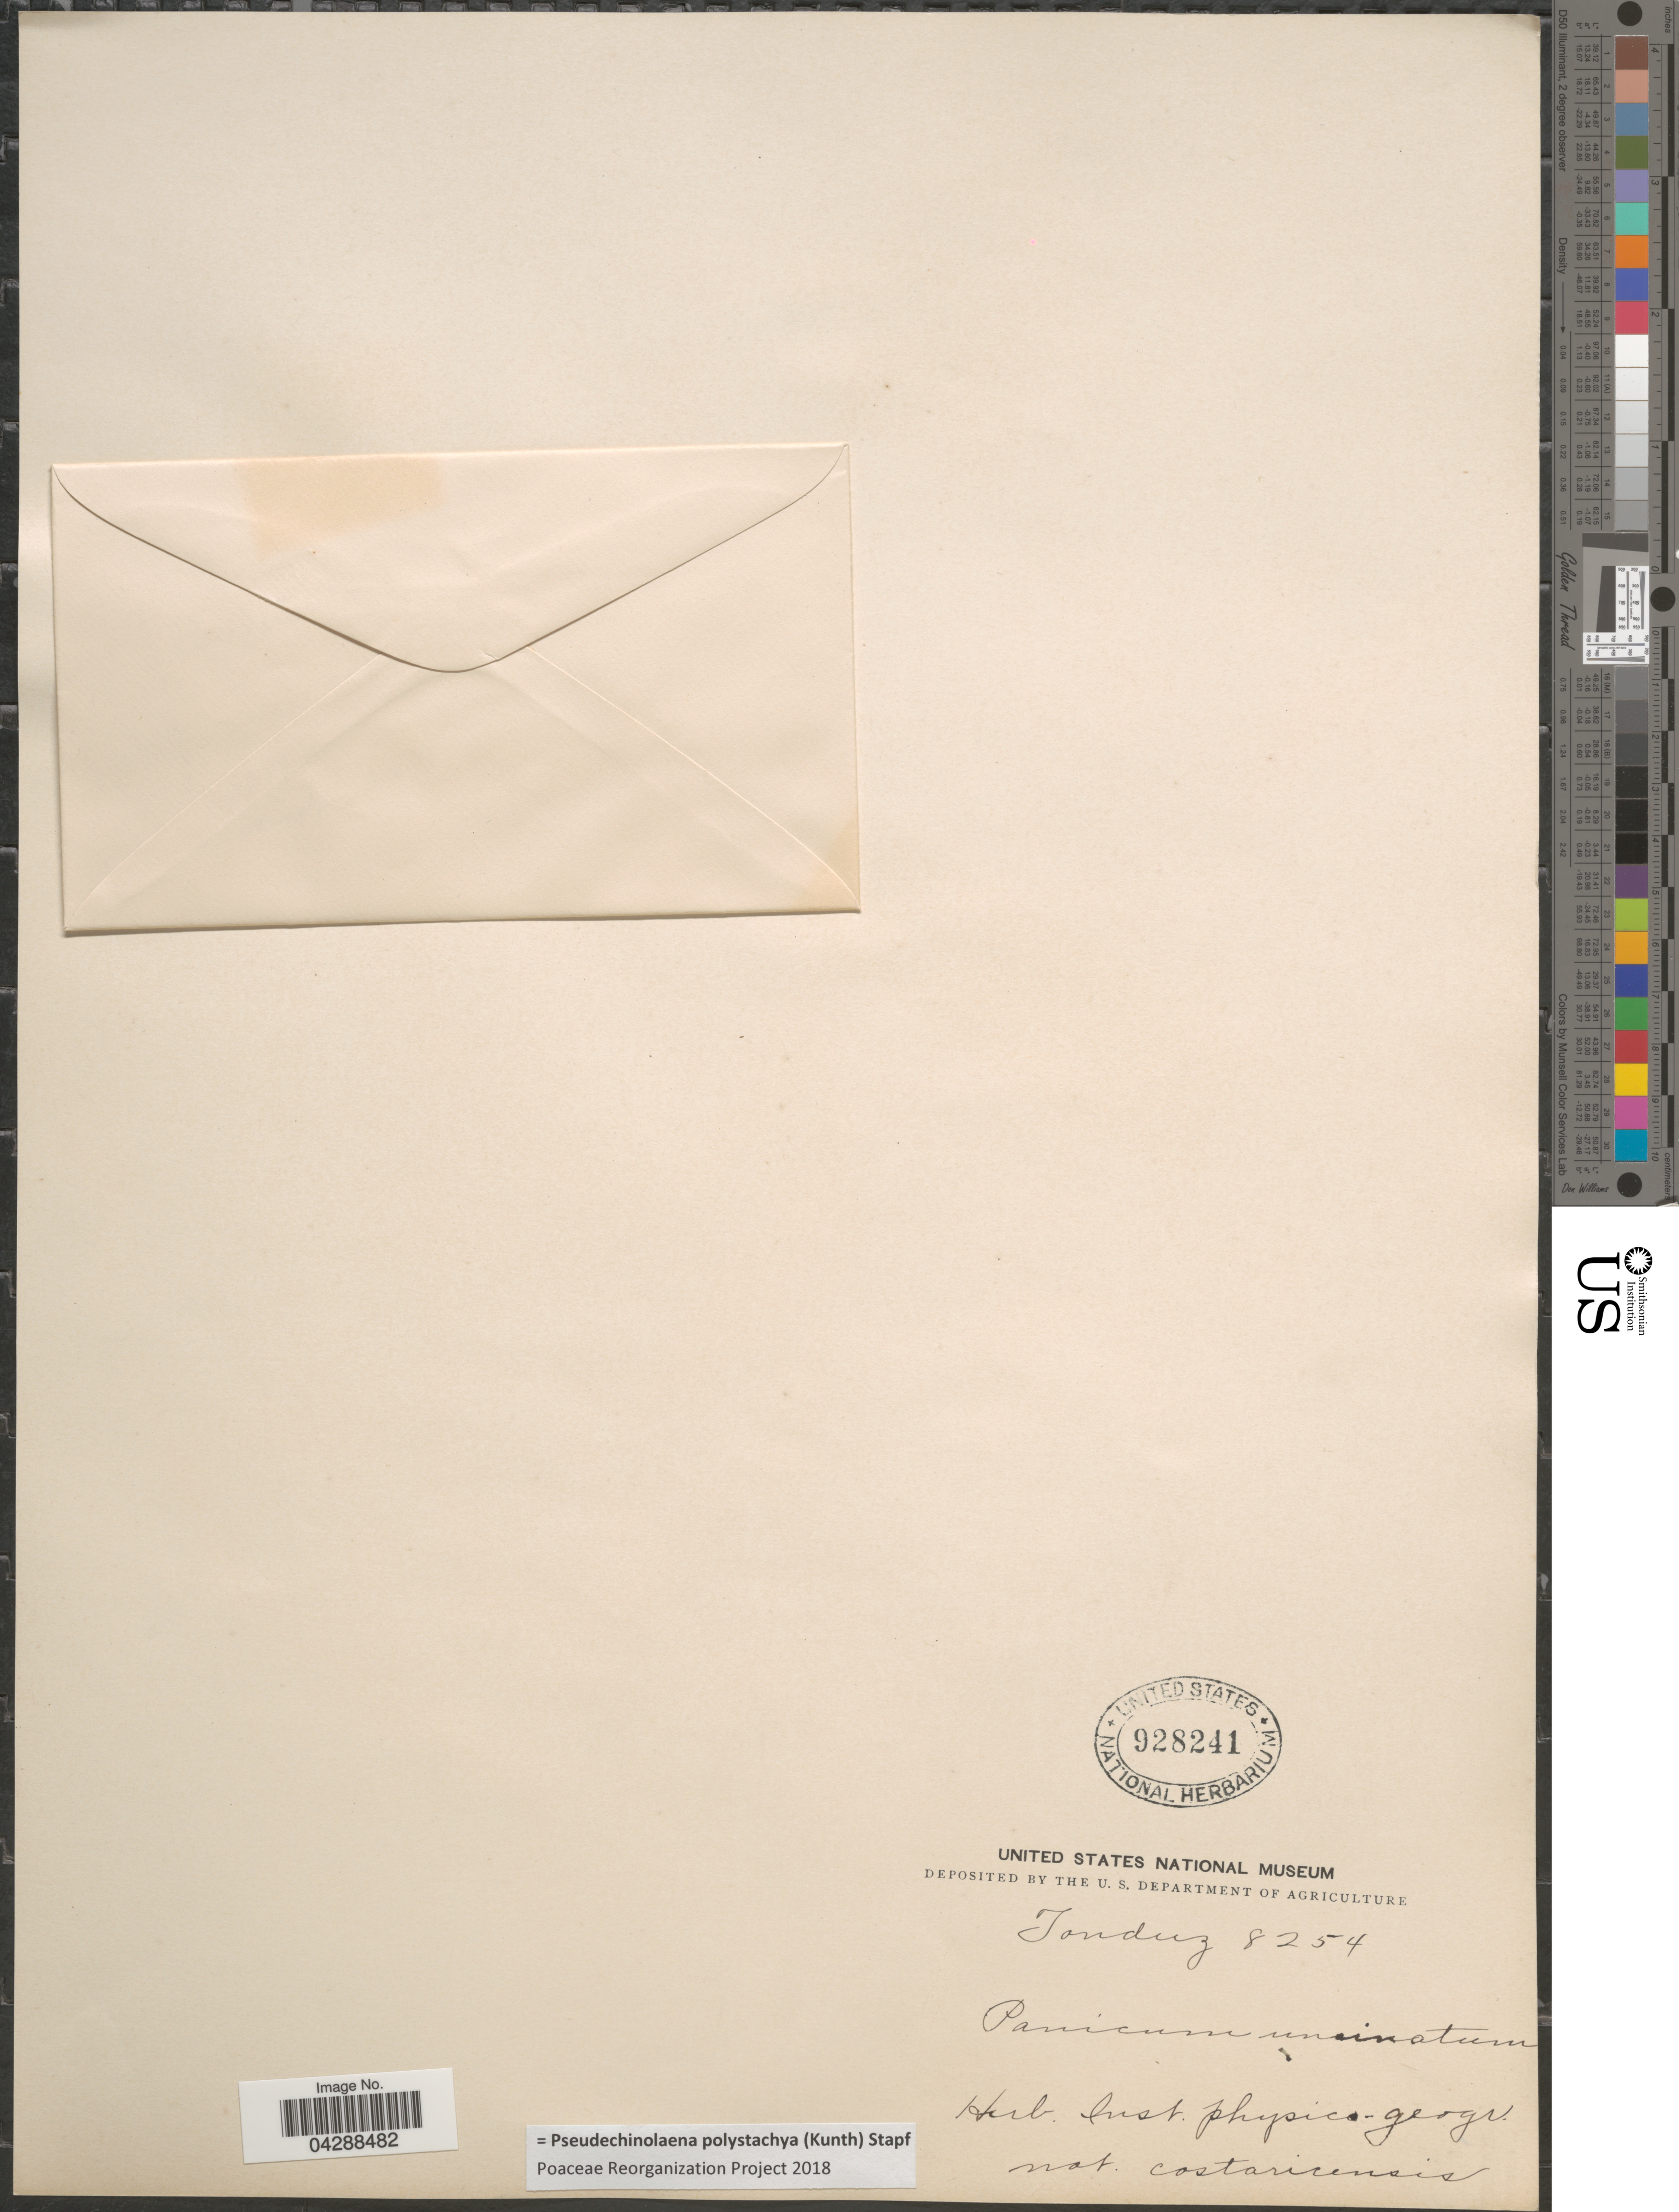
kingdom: Plantae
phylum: Tracheophyta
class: Liliopsida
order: Poales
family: Poaceae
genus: Pseudechinolaena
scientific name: Pseudechinolaena polystachya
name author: (Kunth) Stapf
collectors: Tonduz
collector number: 8254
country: Costa Rica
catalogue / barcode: US 928241